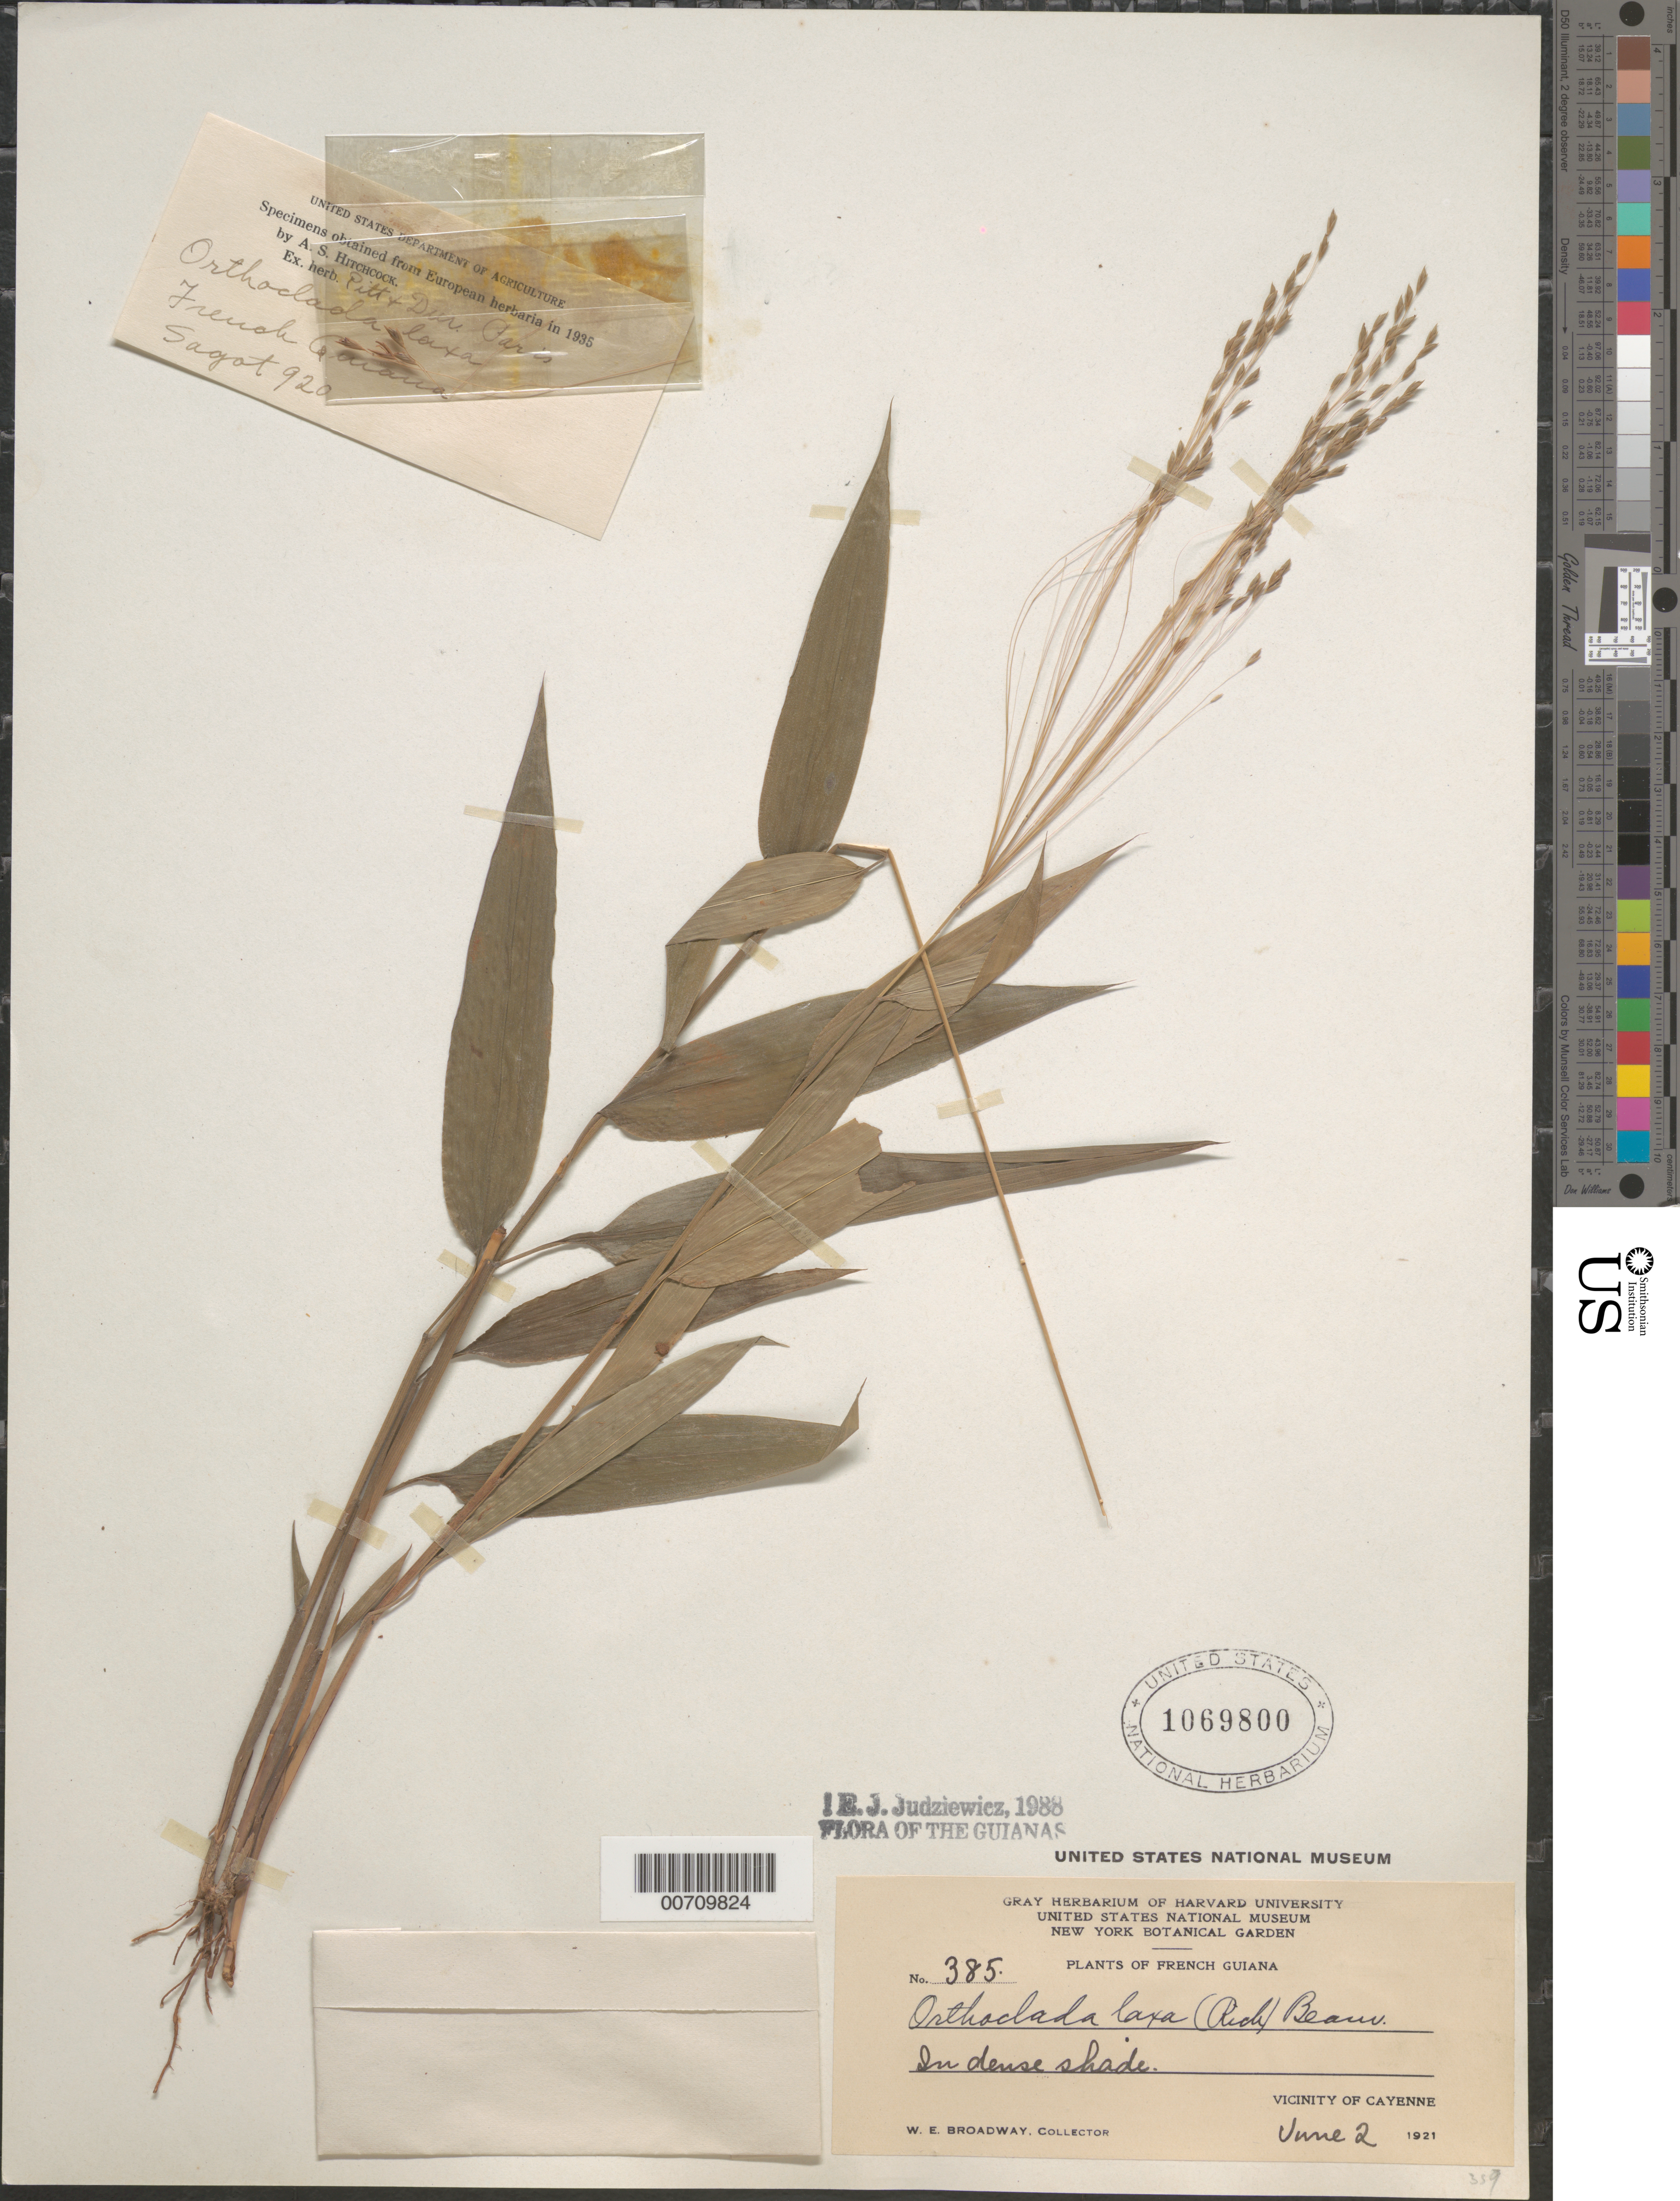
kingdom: Plantae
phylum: Tracheophyta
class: Liliopsida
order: Poales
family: Poaceae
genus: Orthoclada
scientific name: Orthoclada laxa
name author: P. Beauv.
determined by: Judziewicz, E. J.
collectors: W. E. Broadway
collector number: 385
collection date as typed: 2-Jun-21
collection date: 1921-06-02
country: French Guiana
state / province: Cayenne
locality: Cayenne, vic.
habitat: In dense shade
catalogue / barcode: US 1069800